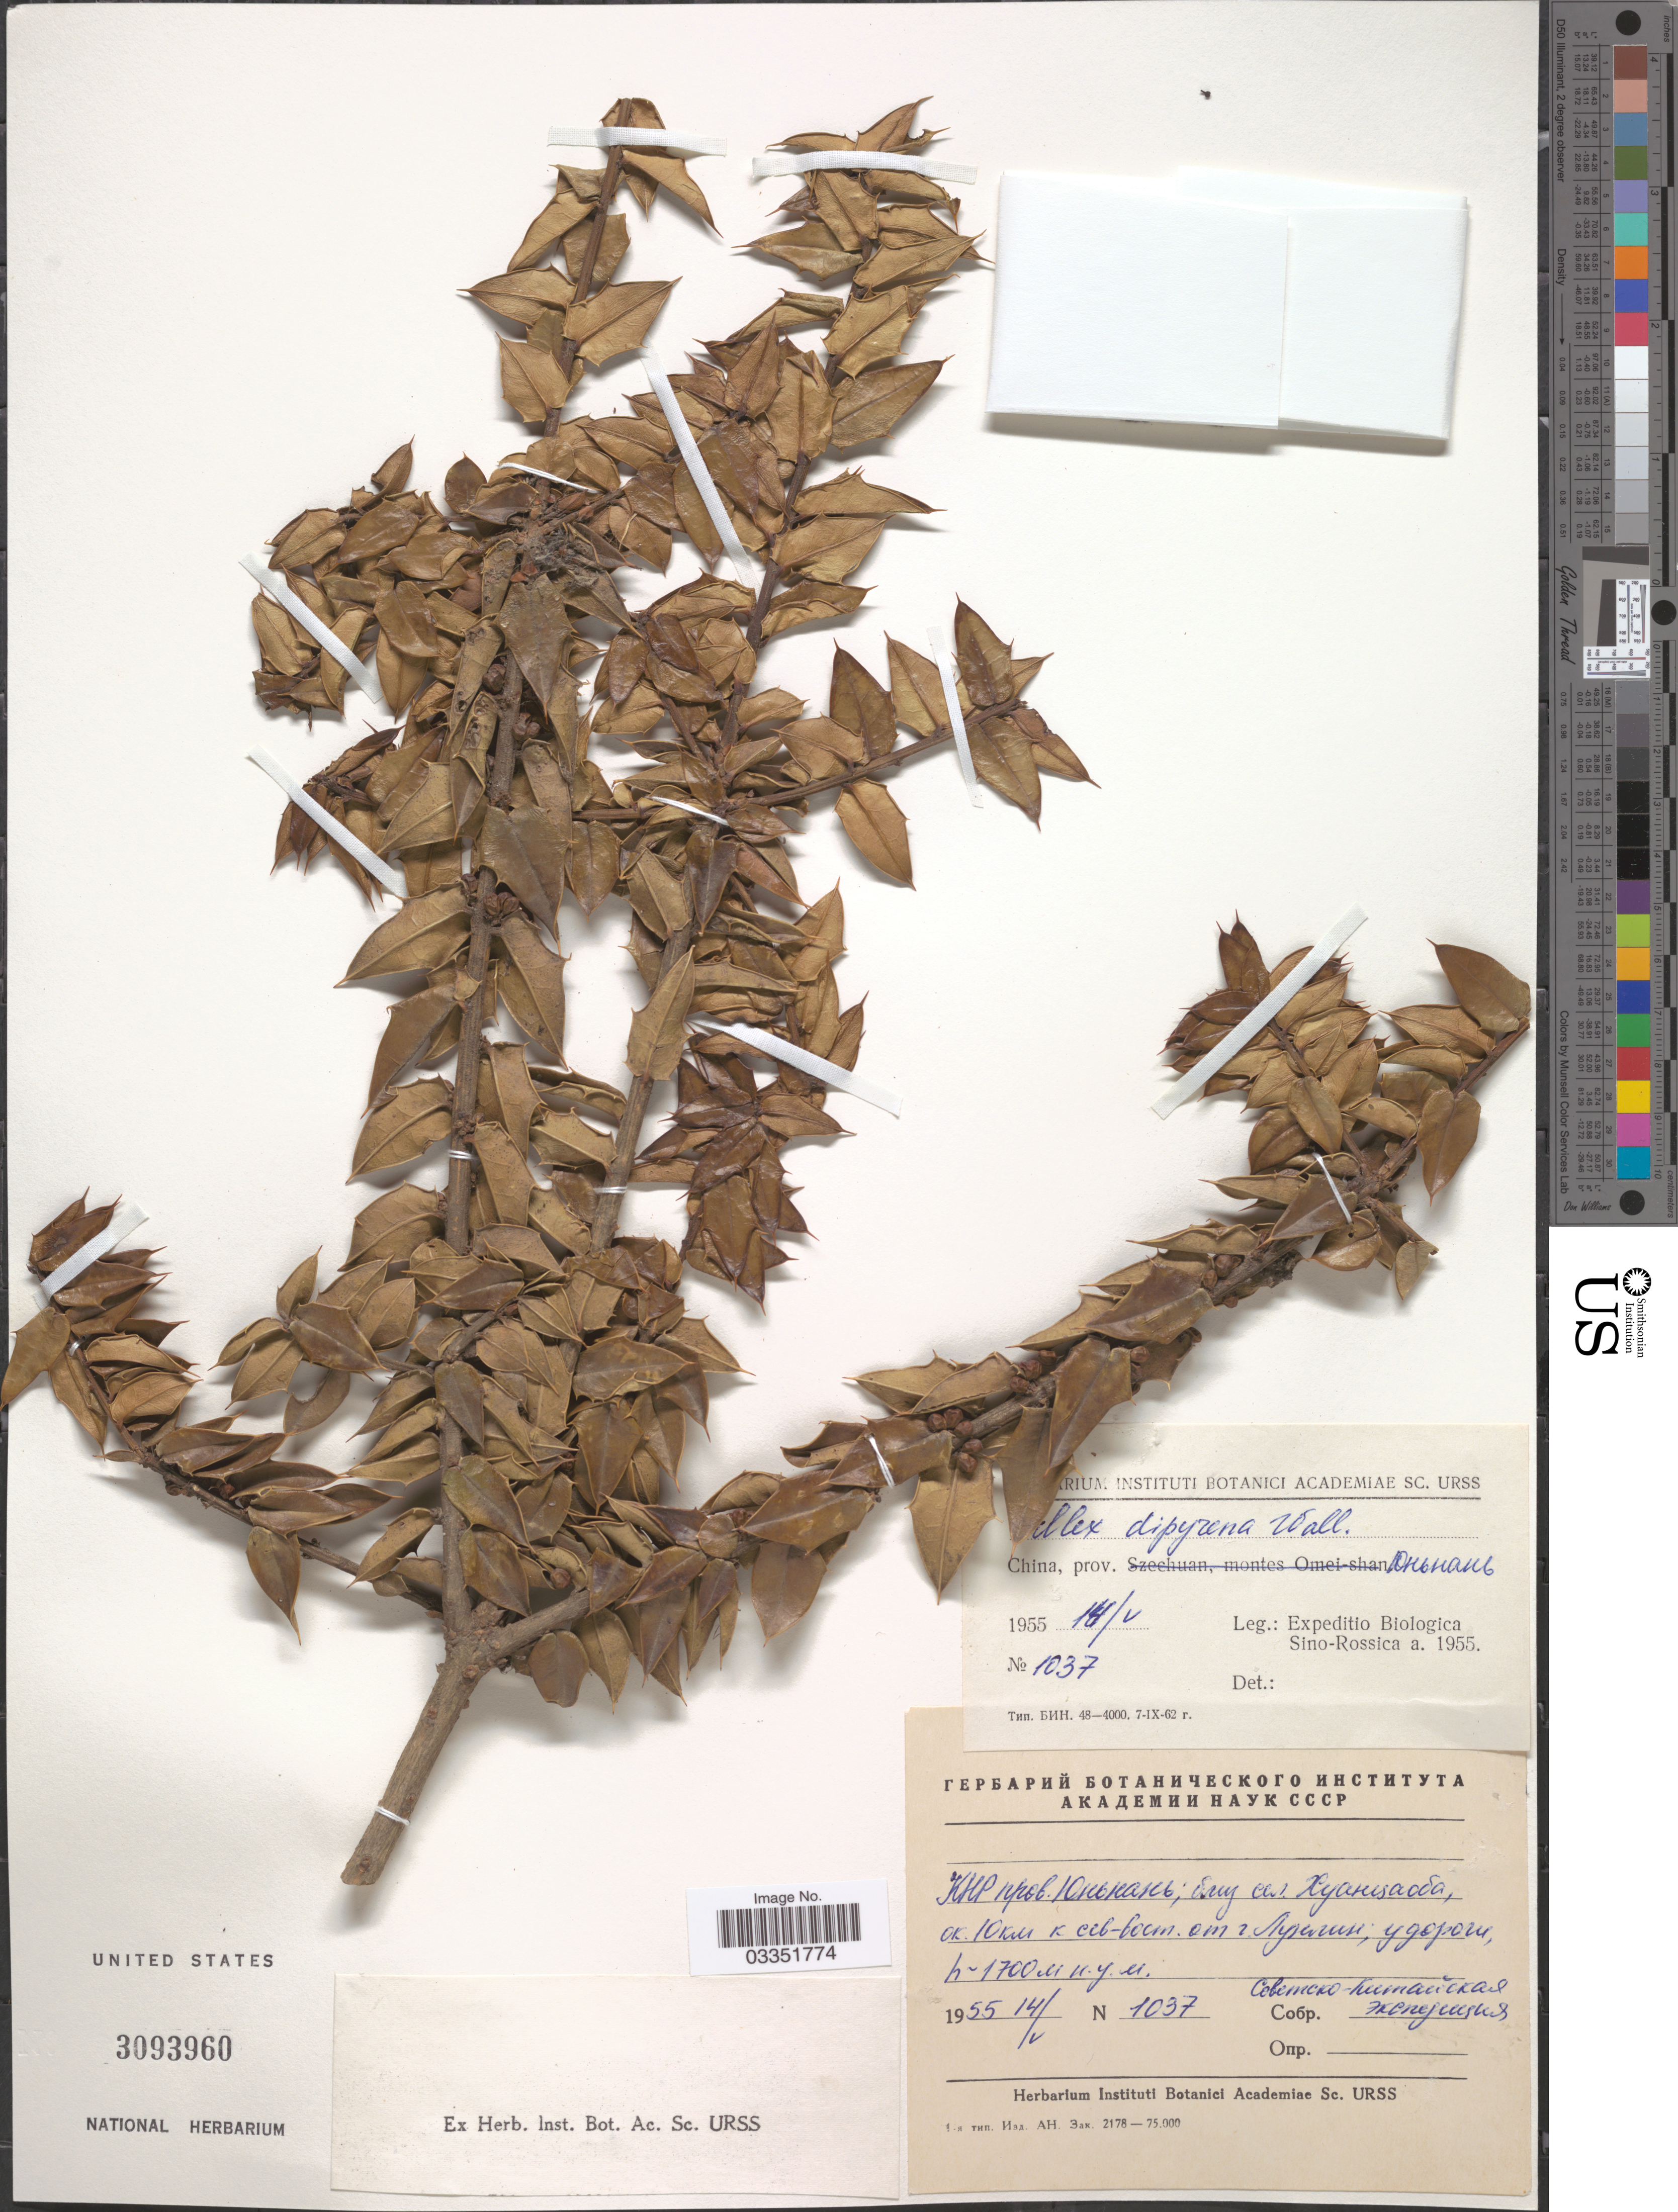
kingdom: Plantae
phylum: Tracheophyta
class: Magnoliopsida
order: Aquifoliales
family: Aquifoliaceae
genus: Ilex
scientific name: Ilex dipyrena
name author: Wall.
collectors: Soviet- Chinese expedition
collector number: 1037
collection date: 1955-05-14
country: China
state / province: Yunnan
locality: Baoshan, 10 km NE from Longling.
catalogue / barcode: US 3093960